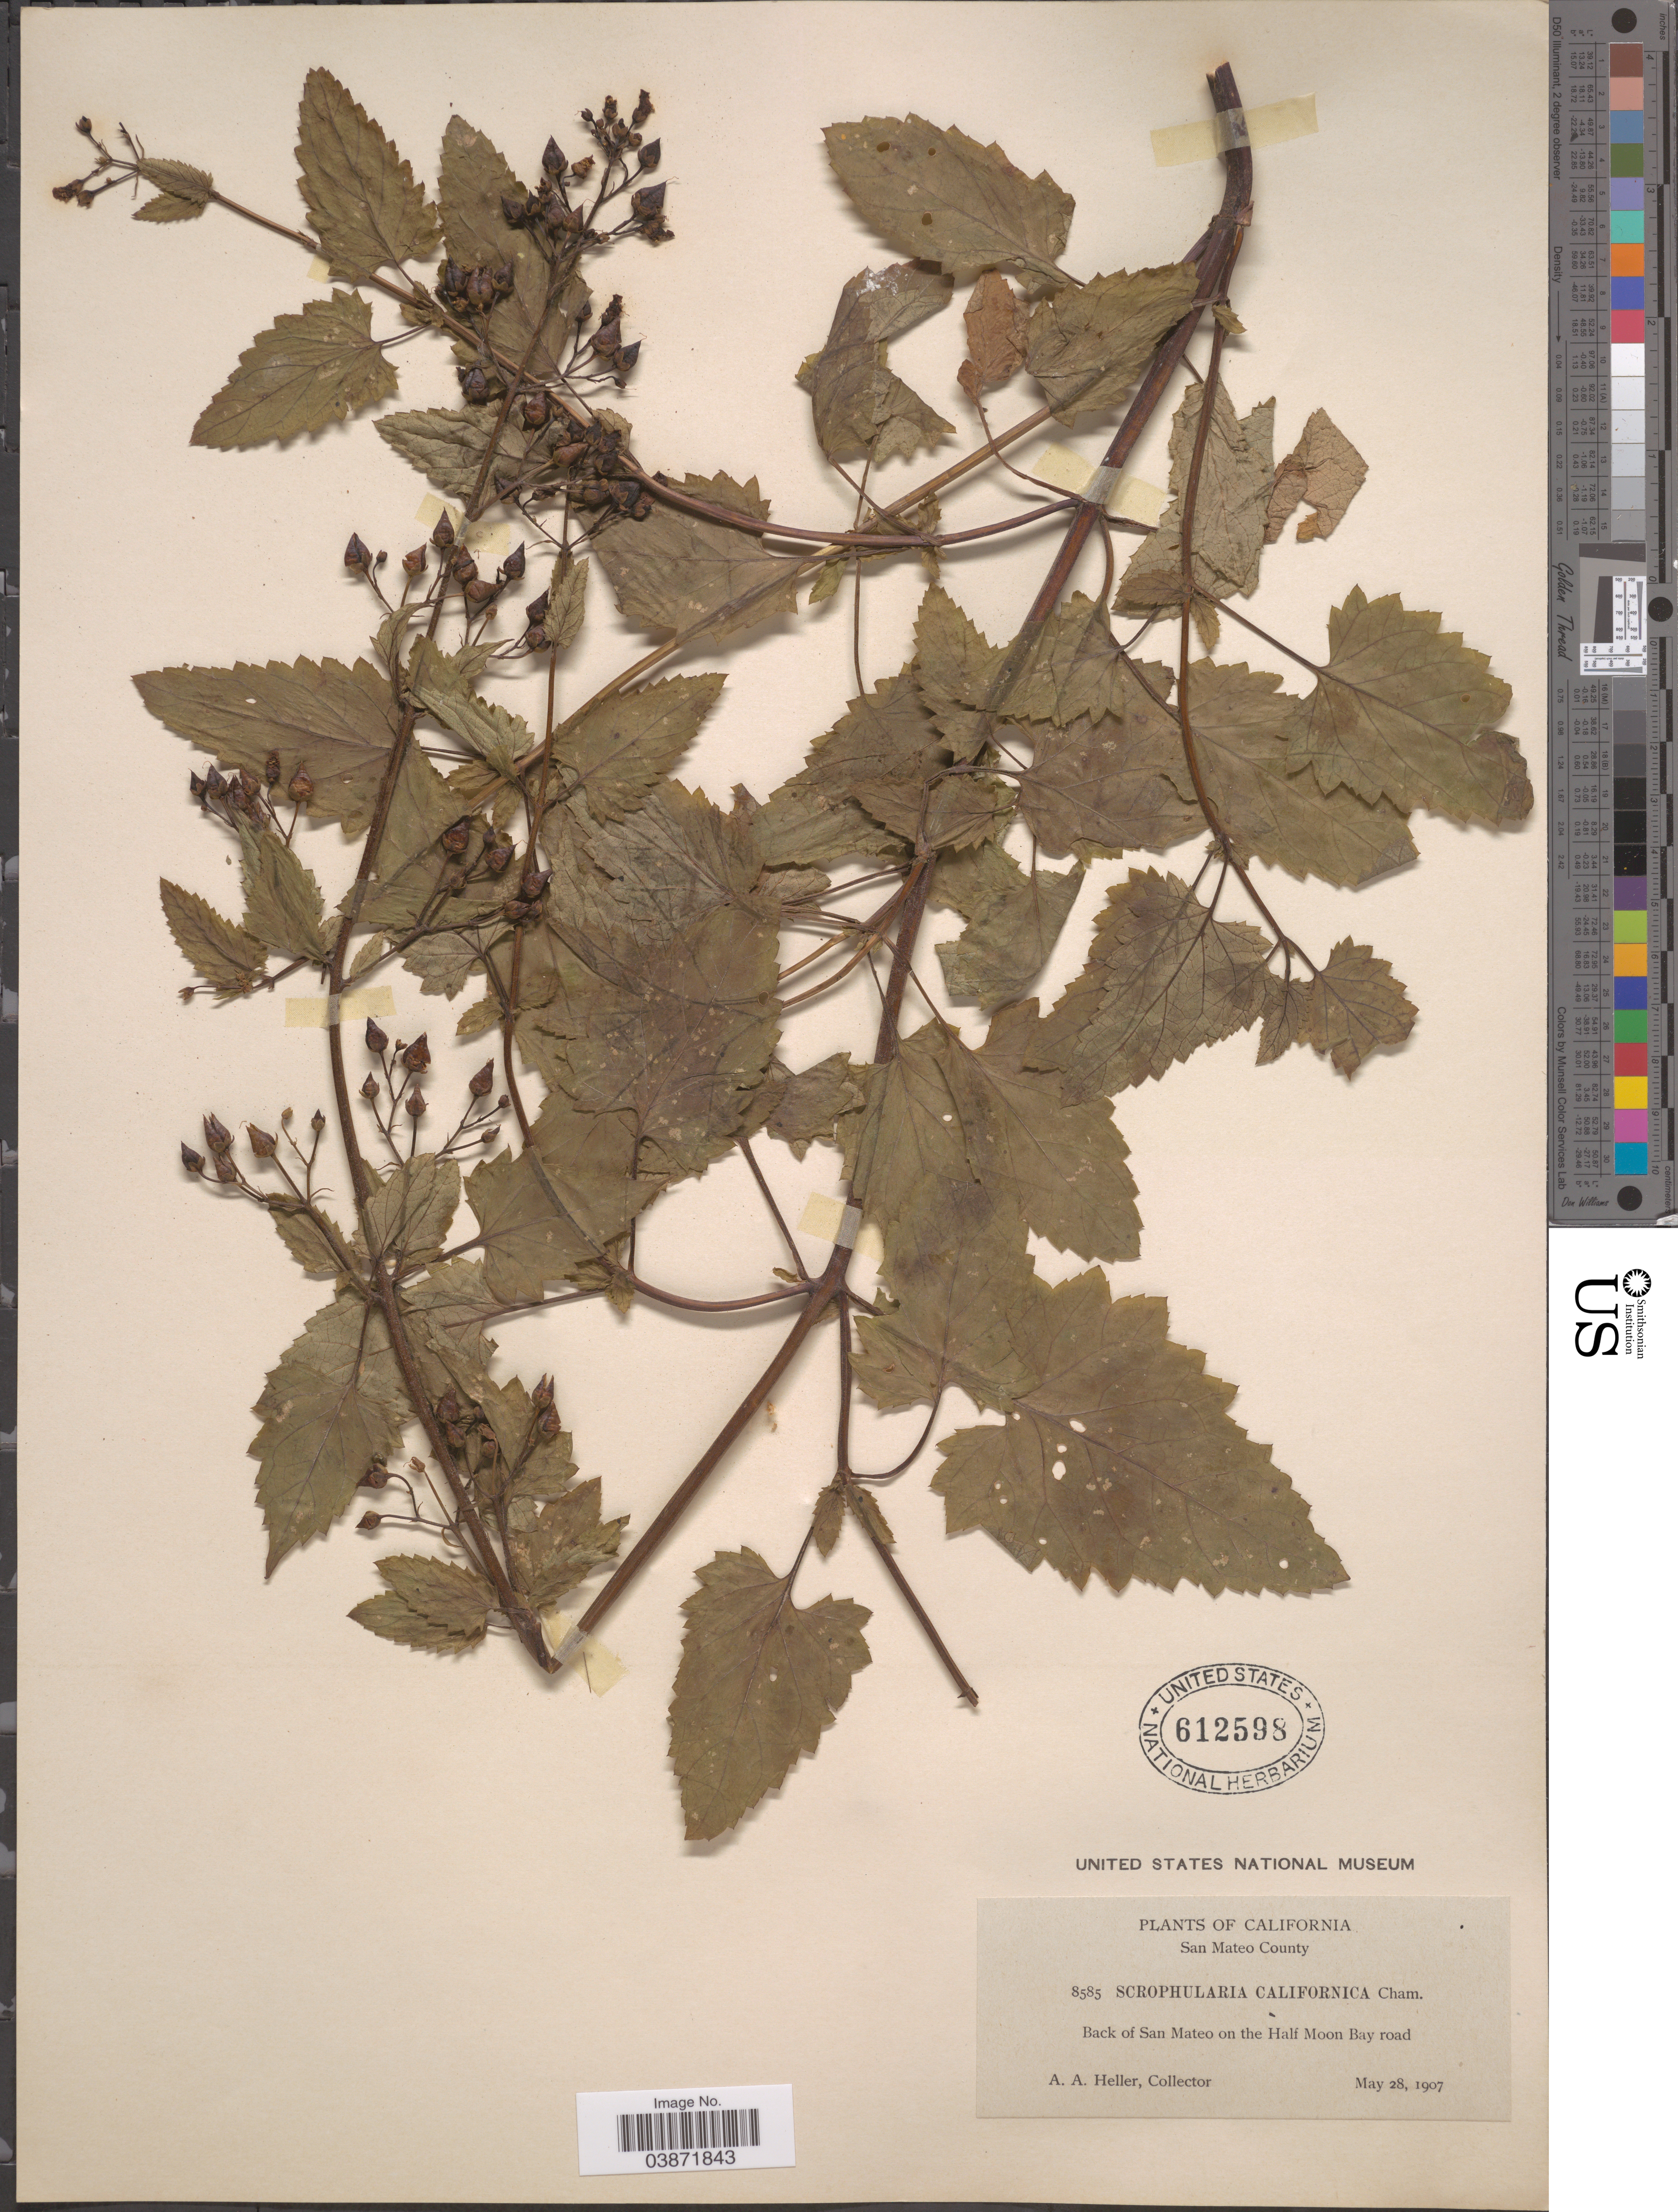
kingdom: Plantae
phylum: Tracheophyta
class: Magnoliopsida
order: Lamiales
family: Scrophulariaceae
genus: Scrophularia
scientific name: Scrophularia californica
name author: Cham. & Schltdl.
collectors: A. A. Heller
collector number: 8585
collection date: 1907-05-28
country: United States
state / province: California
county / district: San Mateo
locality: San Mateo County. Back of San Mateo on the Half Moon Bay road.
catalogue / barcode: US 612598